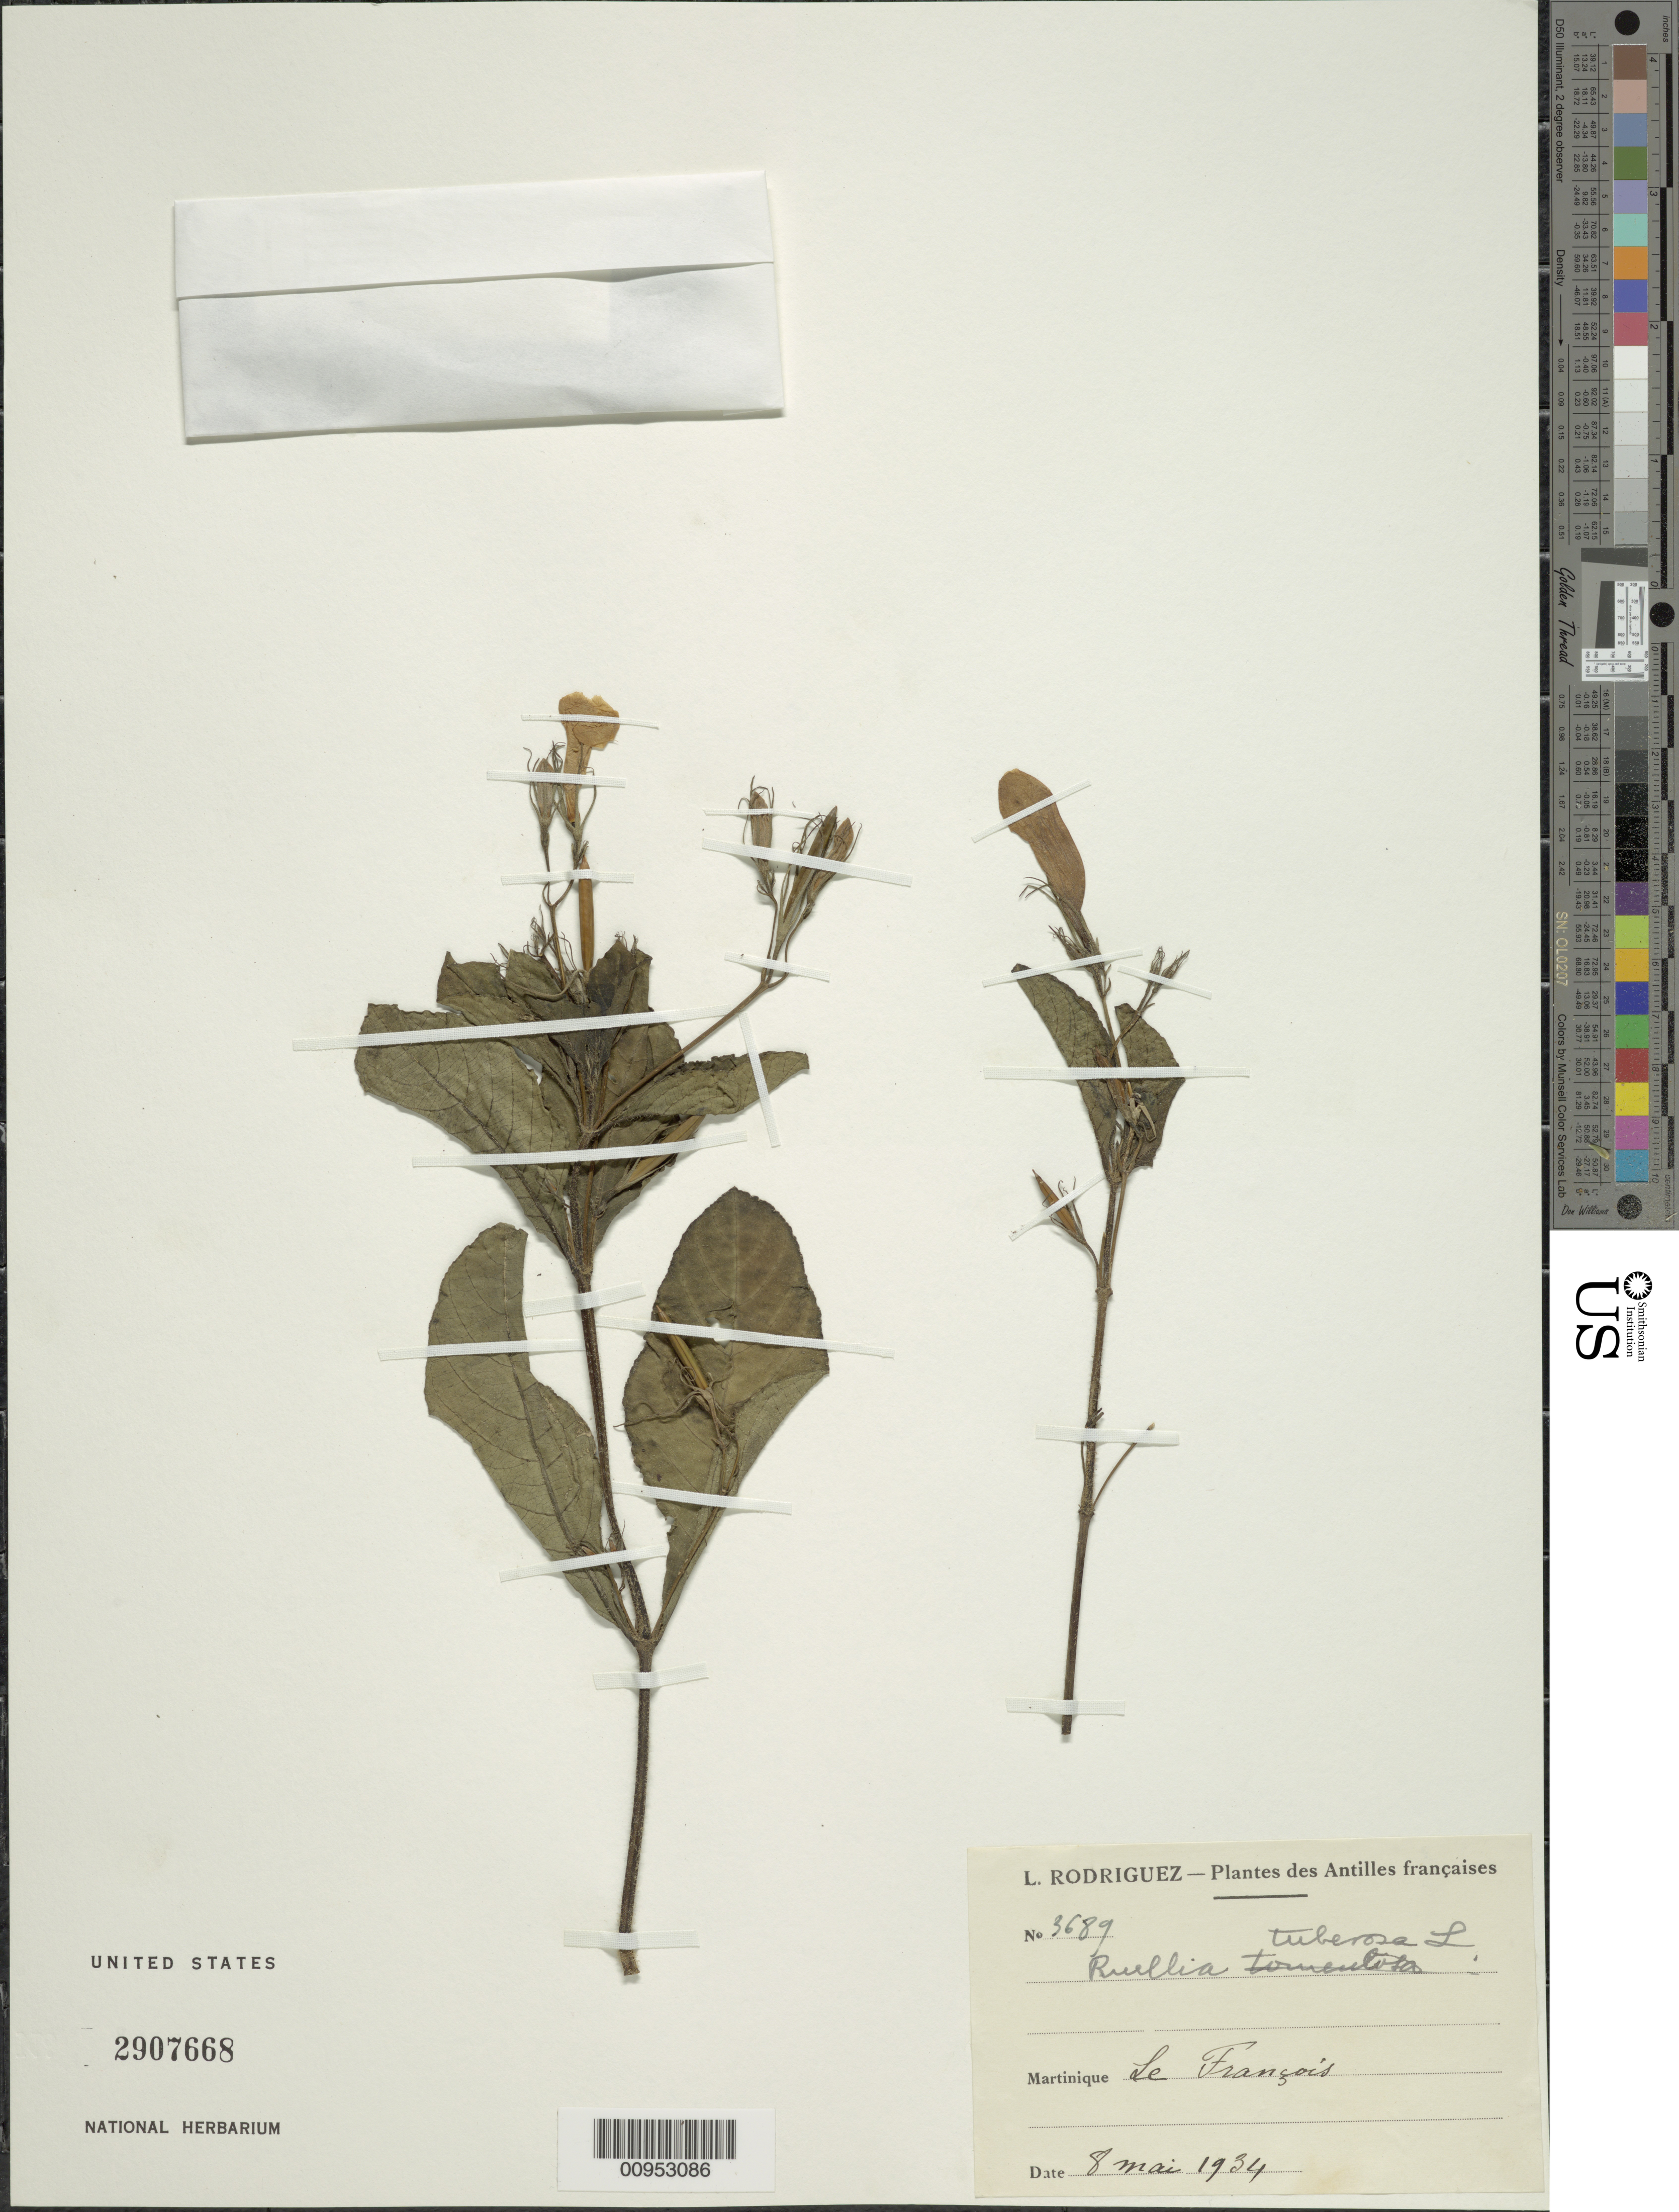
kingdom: Plantae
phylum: Tracheophyta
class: Magnoliopsida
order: Lamiales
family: Acanthaceae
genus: Ruellia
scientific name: Ruellia tuberosa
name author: L.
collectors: L. Rodriguez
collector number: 3689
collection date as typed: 08 May 1934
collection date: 1934-05-08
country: Martinique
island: Martinique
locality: Le François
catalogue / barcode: US 2907668